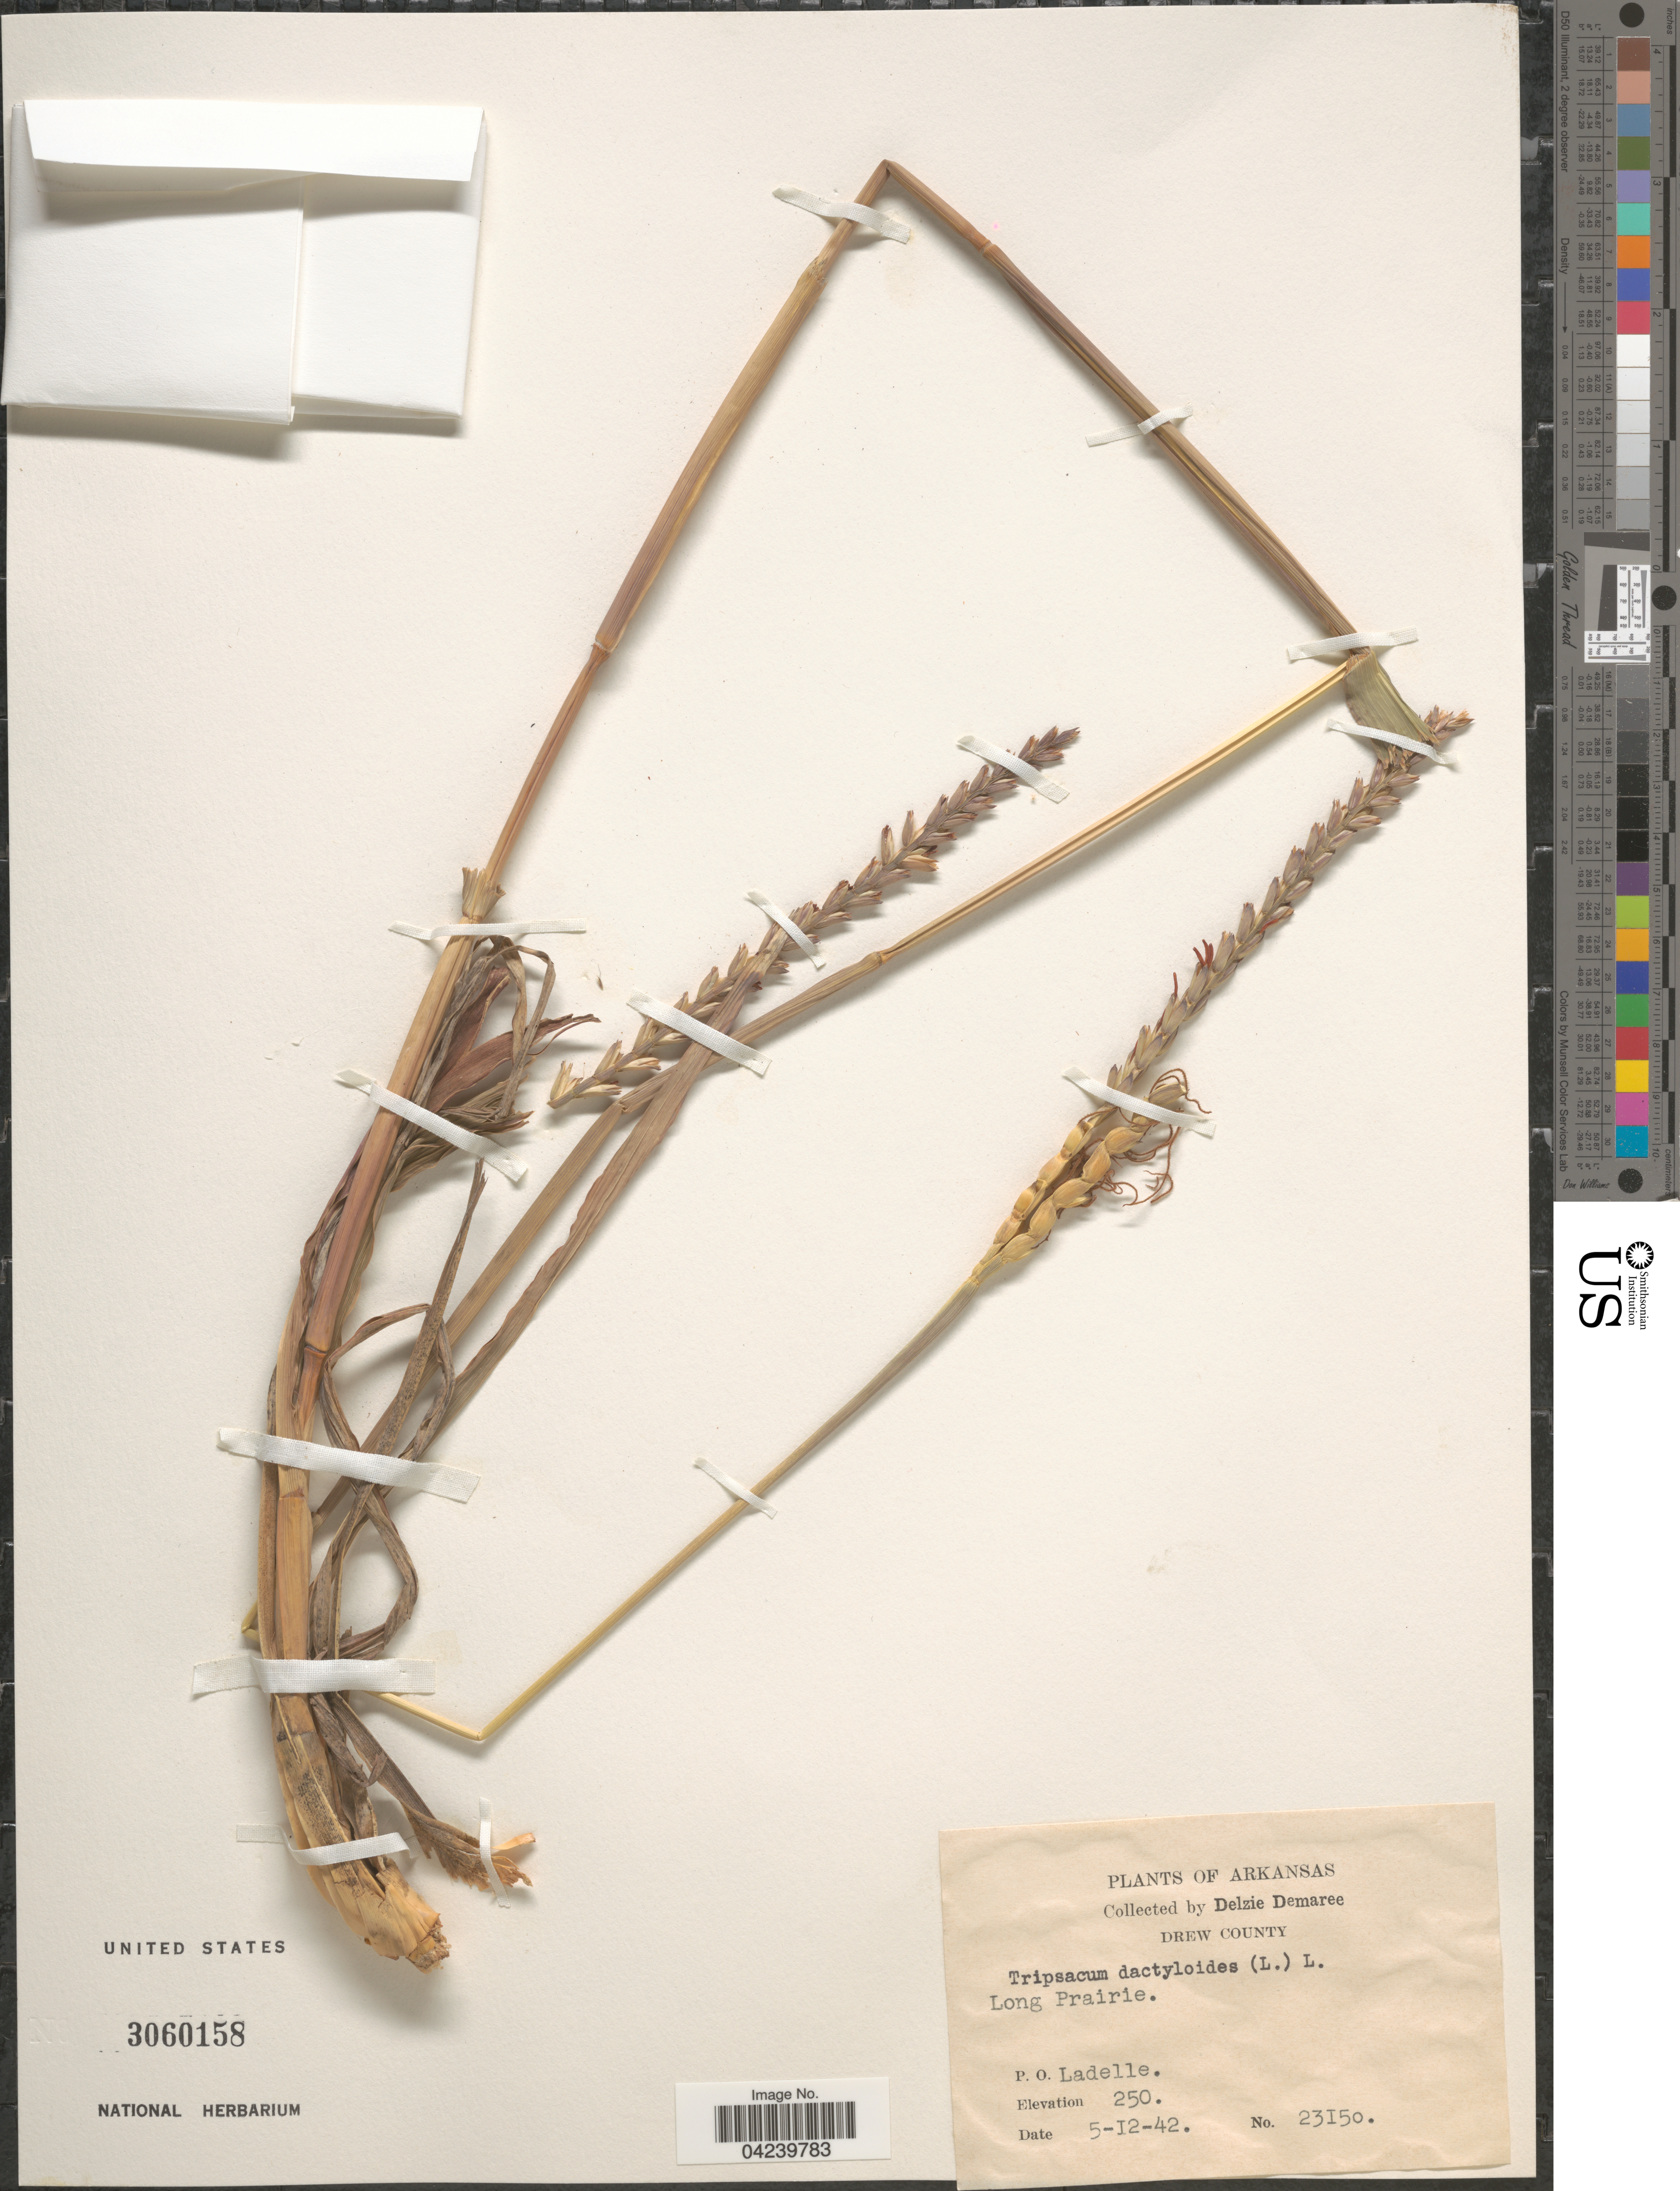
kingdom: Plantae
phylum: Tracheophyta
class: Liliopsida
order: Poales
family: Poaceae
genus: Tripsacum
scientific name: Tripsacum dactyloides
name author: (L.) L.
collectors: D. Demaree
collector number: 23150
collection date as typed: Transcribed d/m/y: 12/5/42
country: United States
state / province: Arkansas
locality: Drew County. P.O. Ladelle.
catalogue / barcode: US 3060158